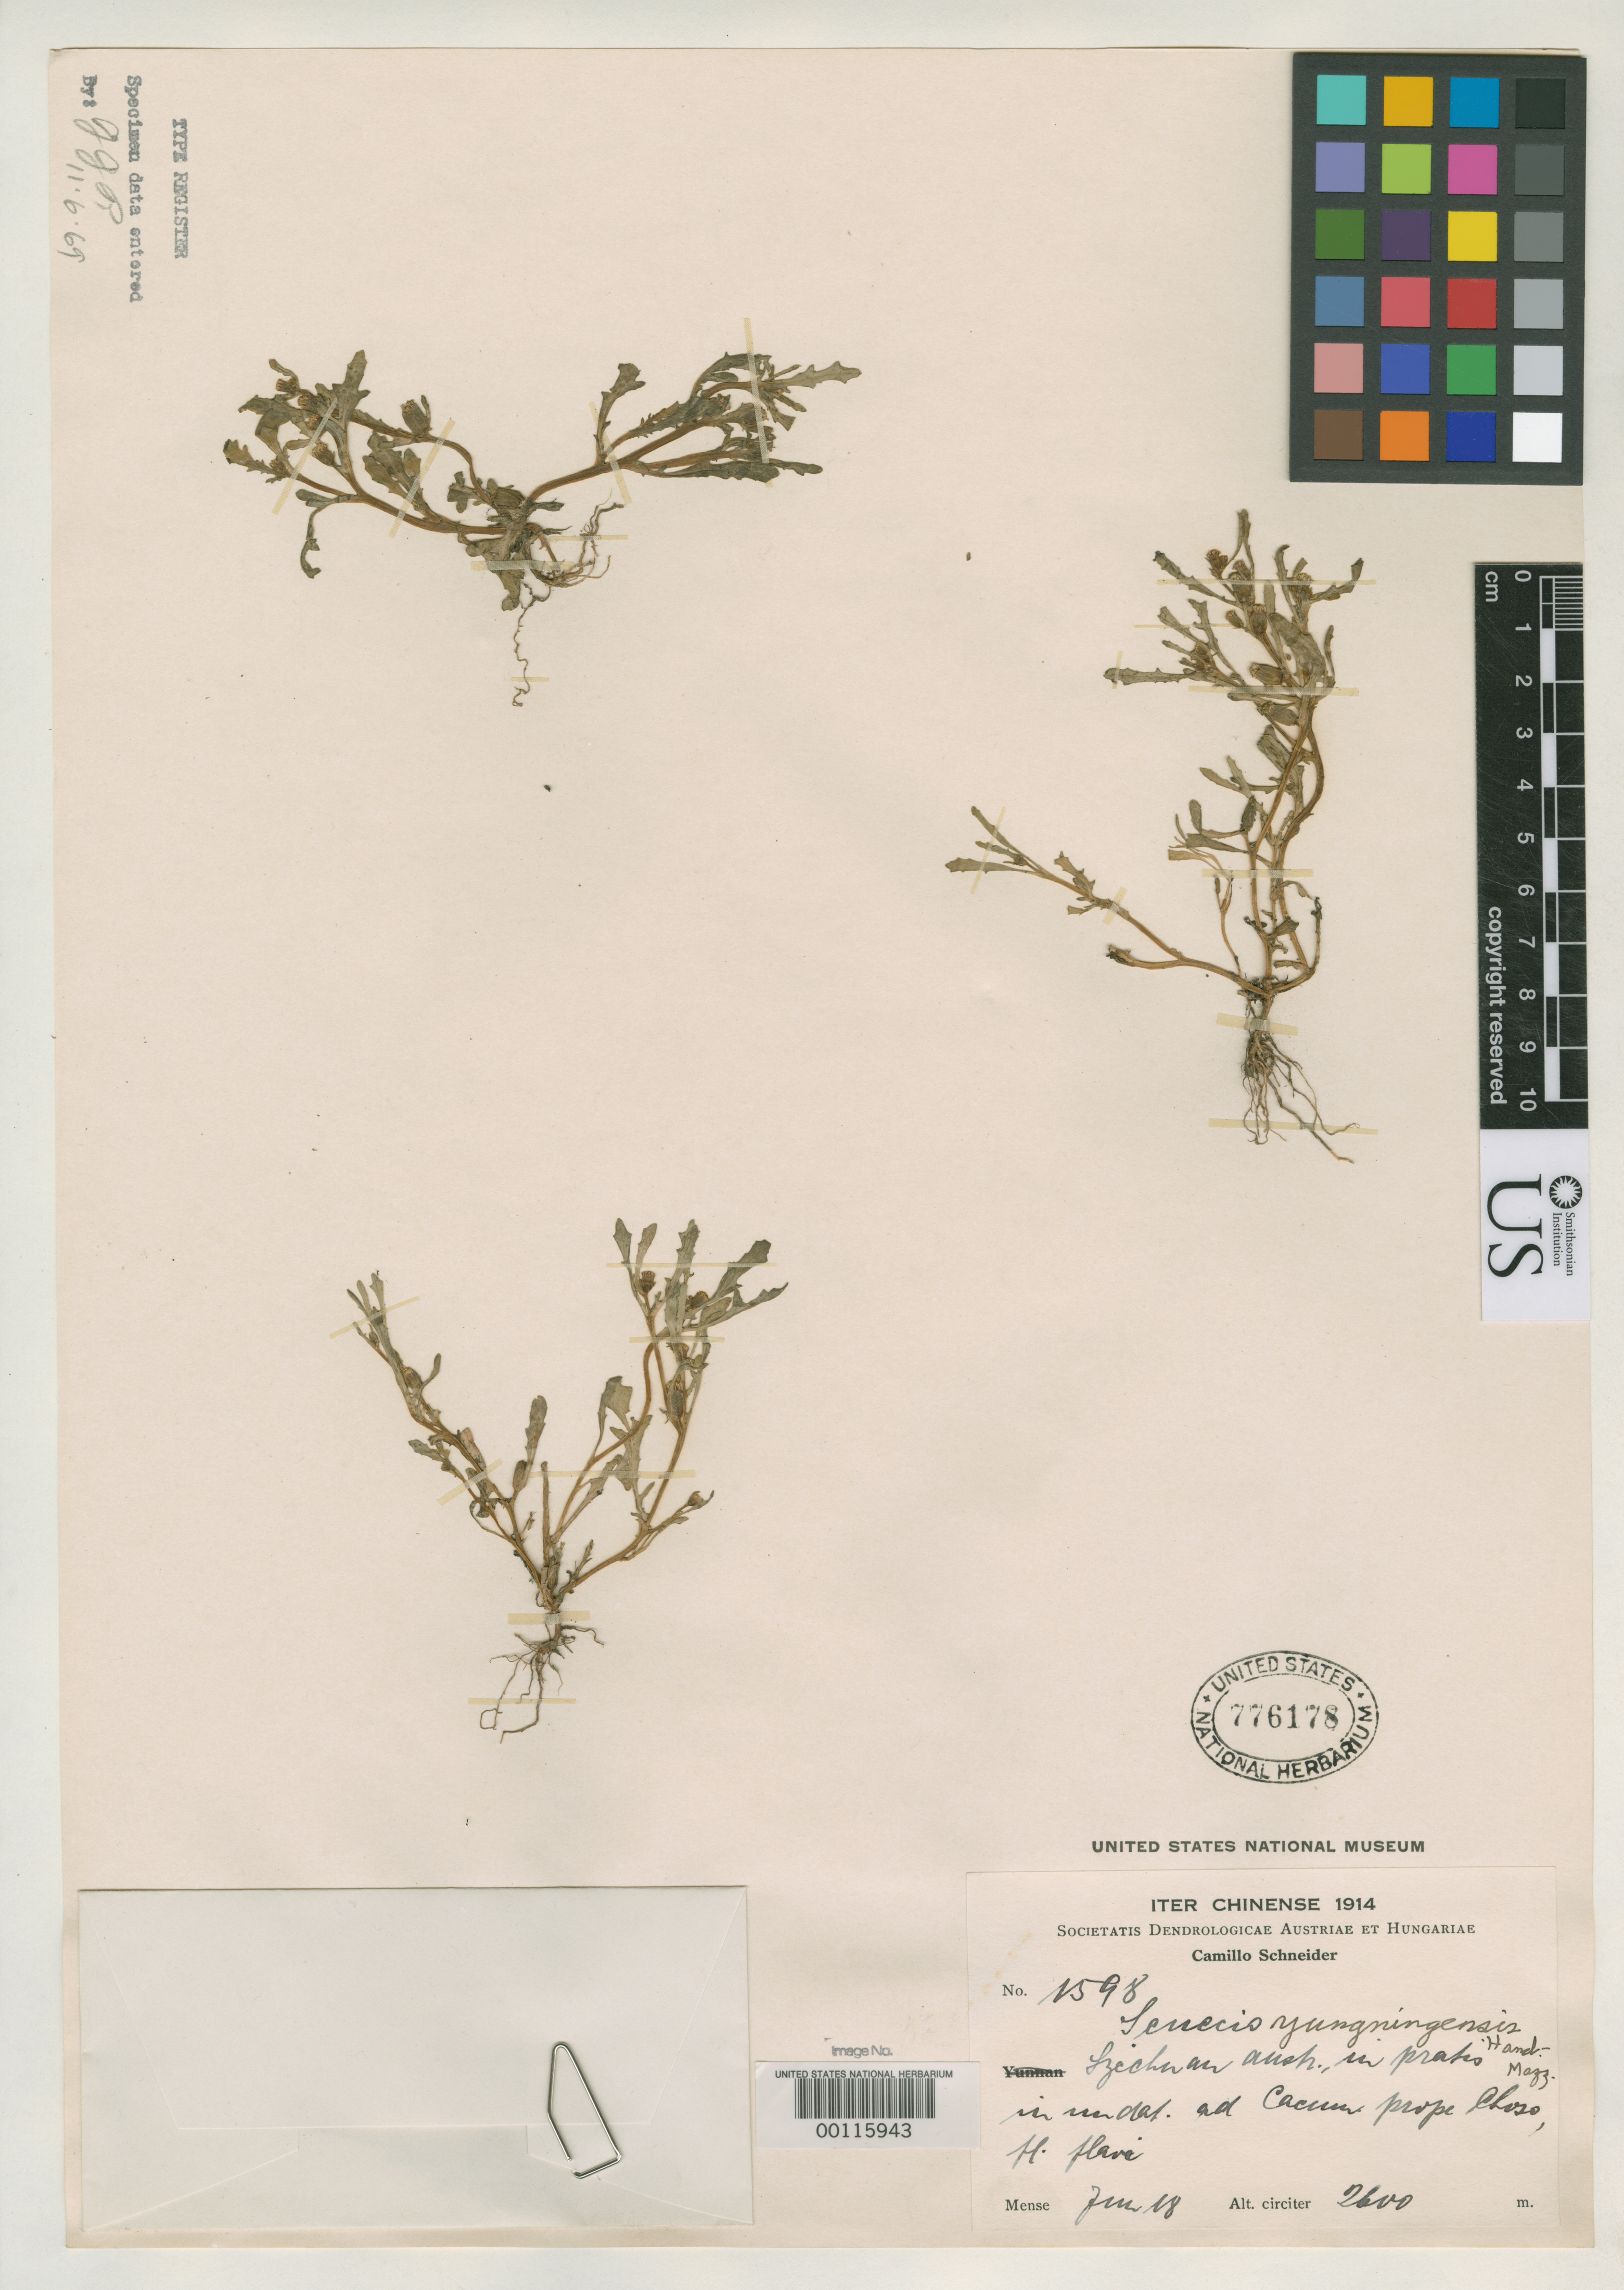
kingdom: Plantae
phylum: Tracheophyta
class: Magnoliopsida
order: Asterales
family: Asteraceae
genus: Senecio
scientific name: Senecio yungningensis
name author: Hand.-Mazz.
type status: Syntype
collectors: C. K. Schneider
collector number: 1598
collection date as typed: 18 Jun 1914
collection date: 1914-06-18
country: China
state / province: Sichuan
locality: Ad Cacum prope Choso.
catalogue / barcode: US 776178